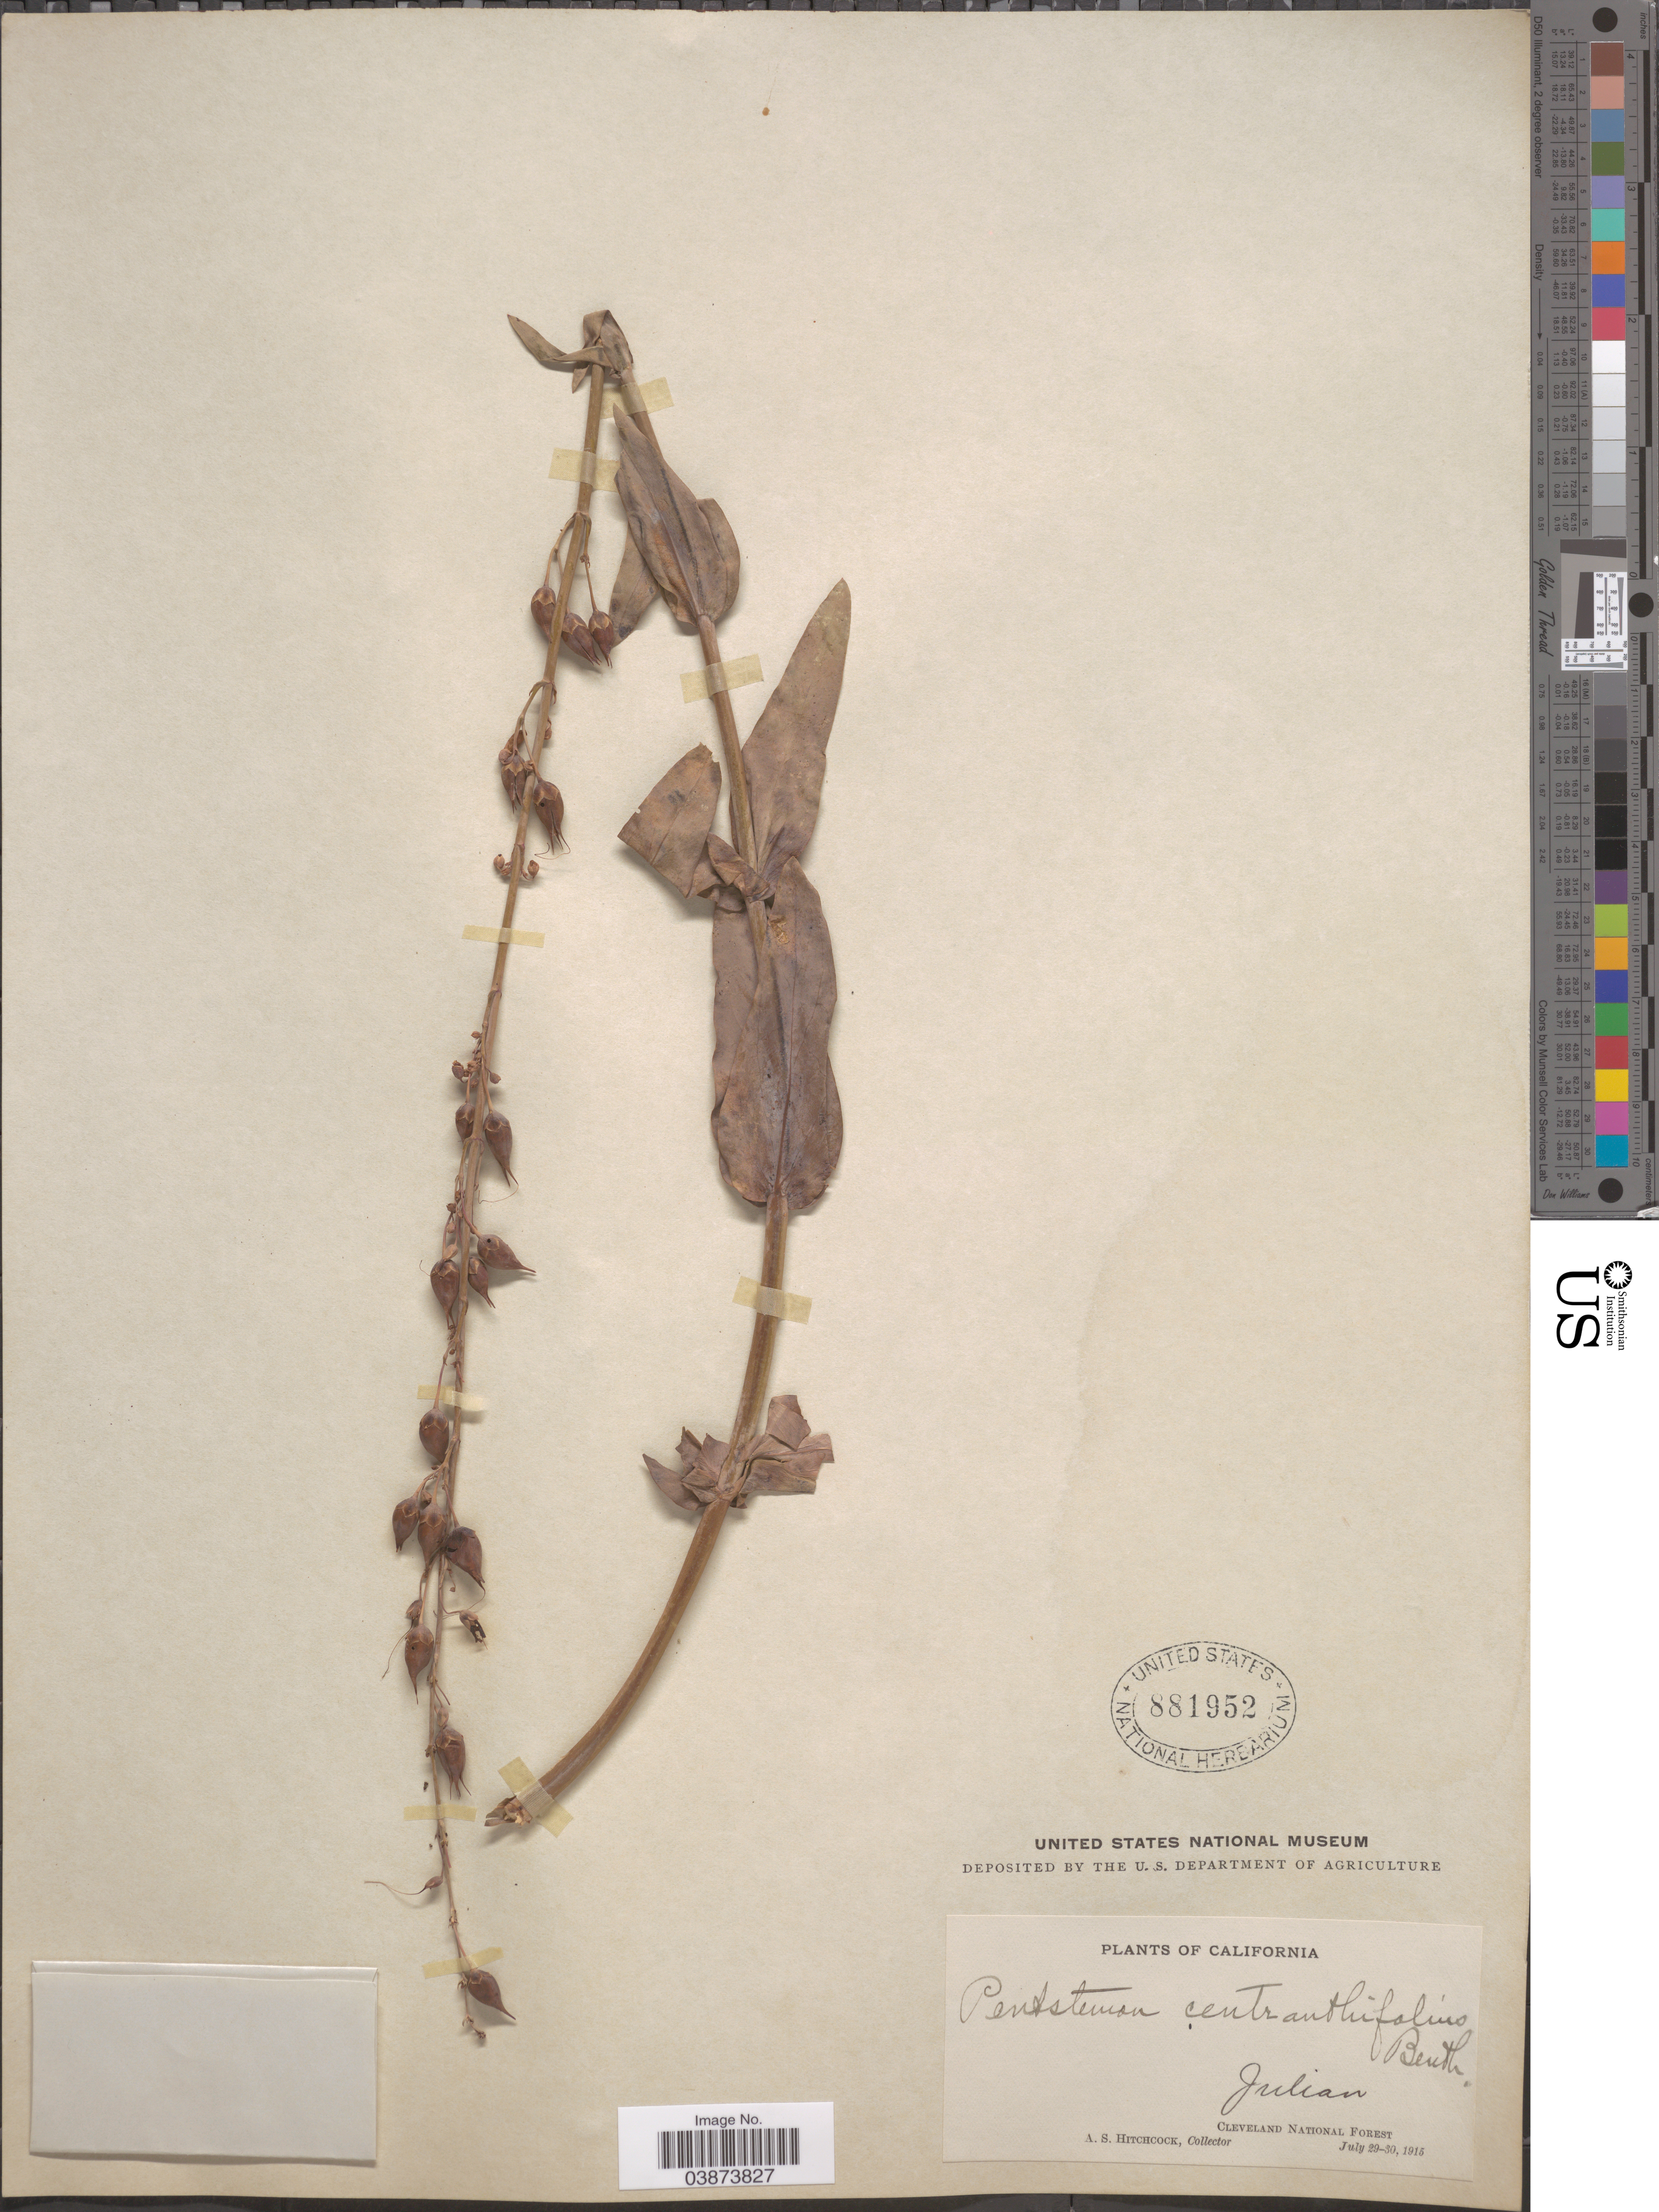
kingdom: Plantae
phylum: Tracheophyta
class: Magnoliopsida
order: Lamiales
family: Plantaginaceae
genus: Penstemon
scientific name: Penstemon centranthifolius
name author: Benth.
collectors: A. S. Hitchcock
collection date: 1915-07-29/1915-07-30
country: United States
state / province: California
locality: Julian. Cleveland National Forest.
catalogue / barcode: US 881952